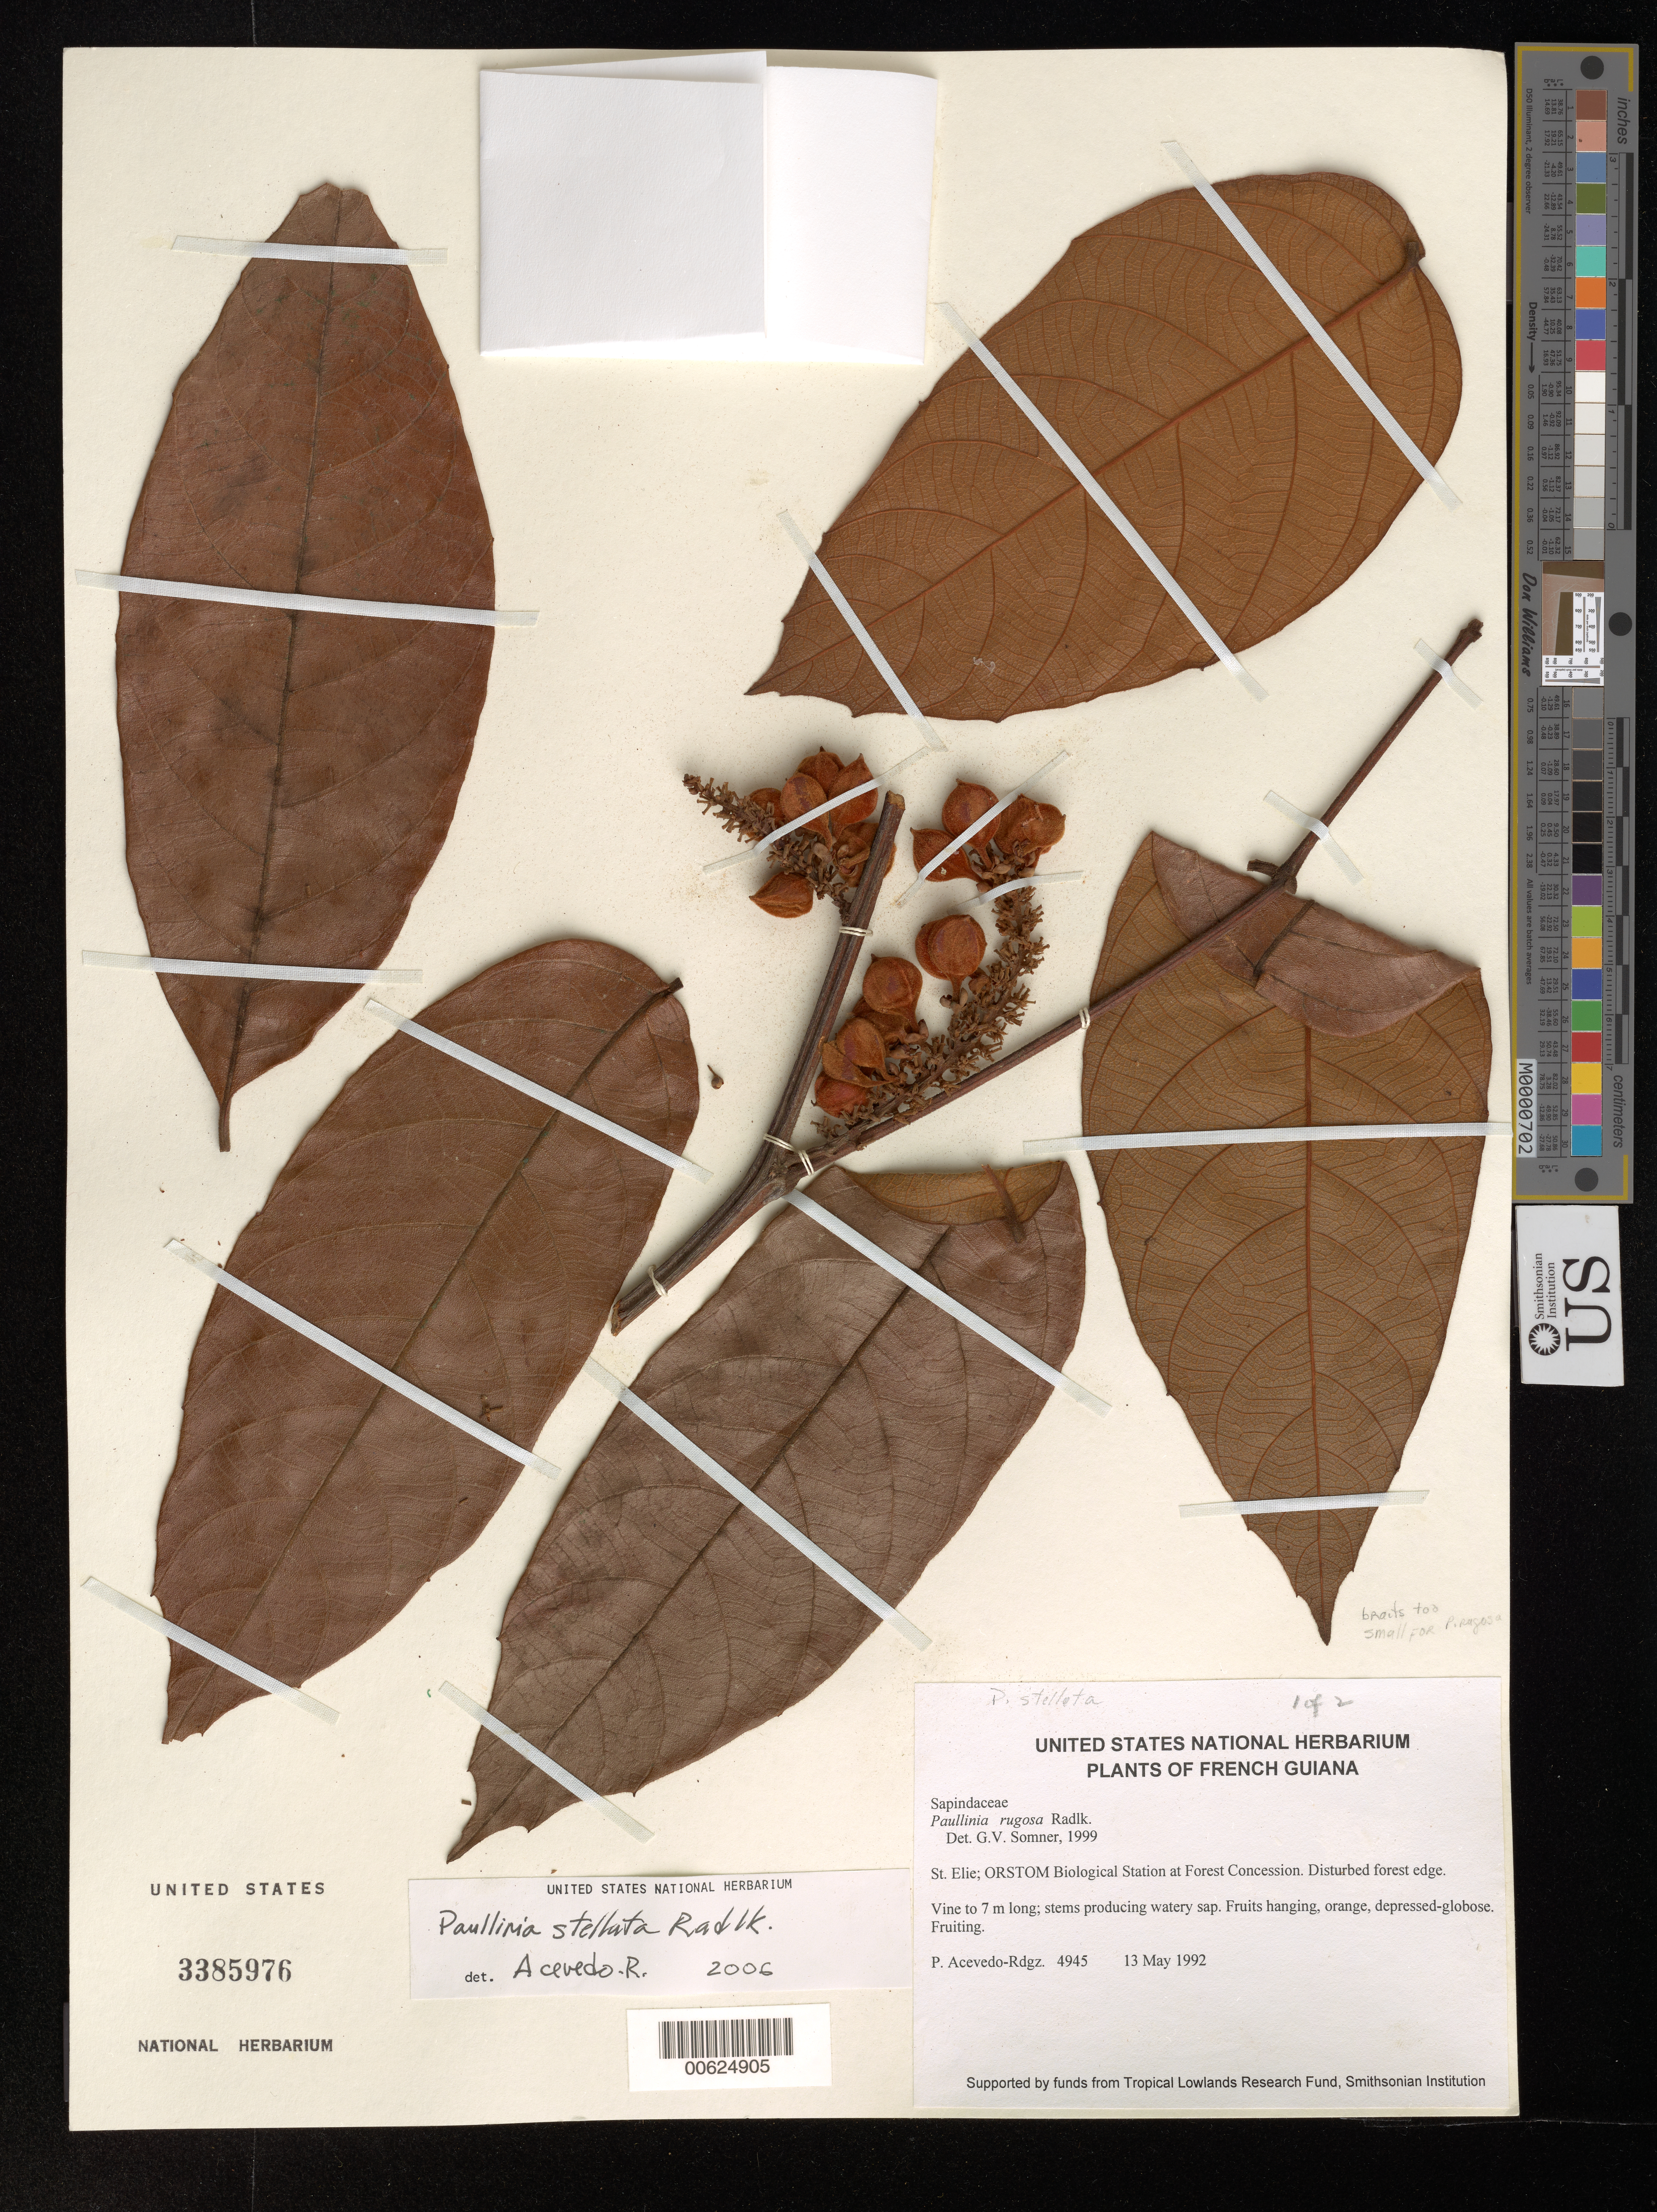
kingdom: Plantae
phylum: Tracheophyta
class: Magnoliopsida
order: Sapindales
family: Sapindaceae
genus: Paullinia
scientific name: Paullinia stellata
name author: Radlk.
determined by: Acevedo-Rodríguez, P., (BOT), Smithsonian Institution - National Museum of Natural History (UNITED STATES)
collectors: P. Acevedo-Rodr.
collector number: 4945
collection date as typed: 13 May 1992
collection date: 1992-05-13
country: French Guiana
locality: St. Elie; ORSTOM Biological Station at Forest Concession.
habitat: Disturbed forest edge.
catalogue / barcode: US 3385976